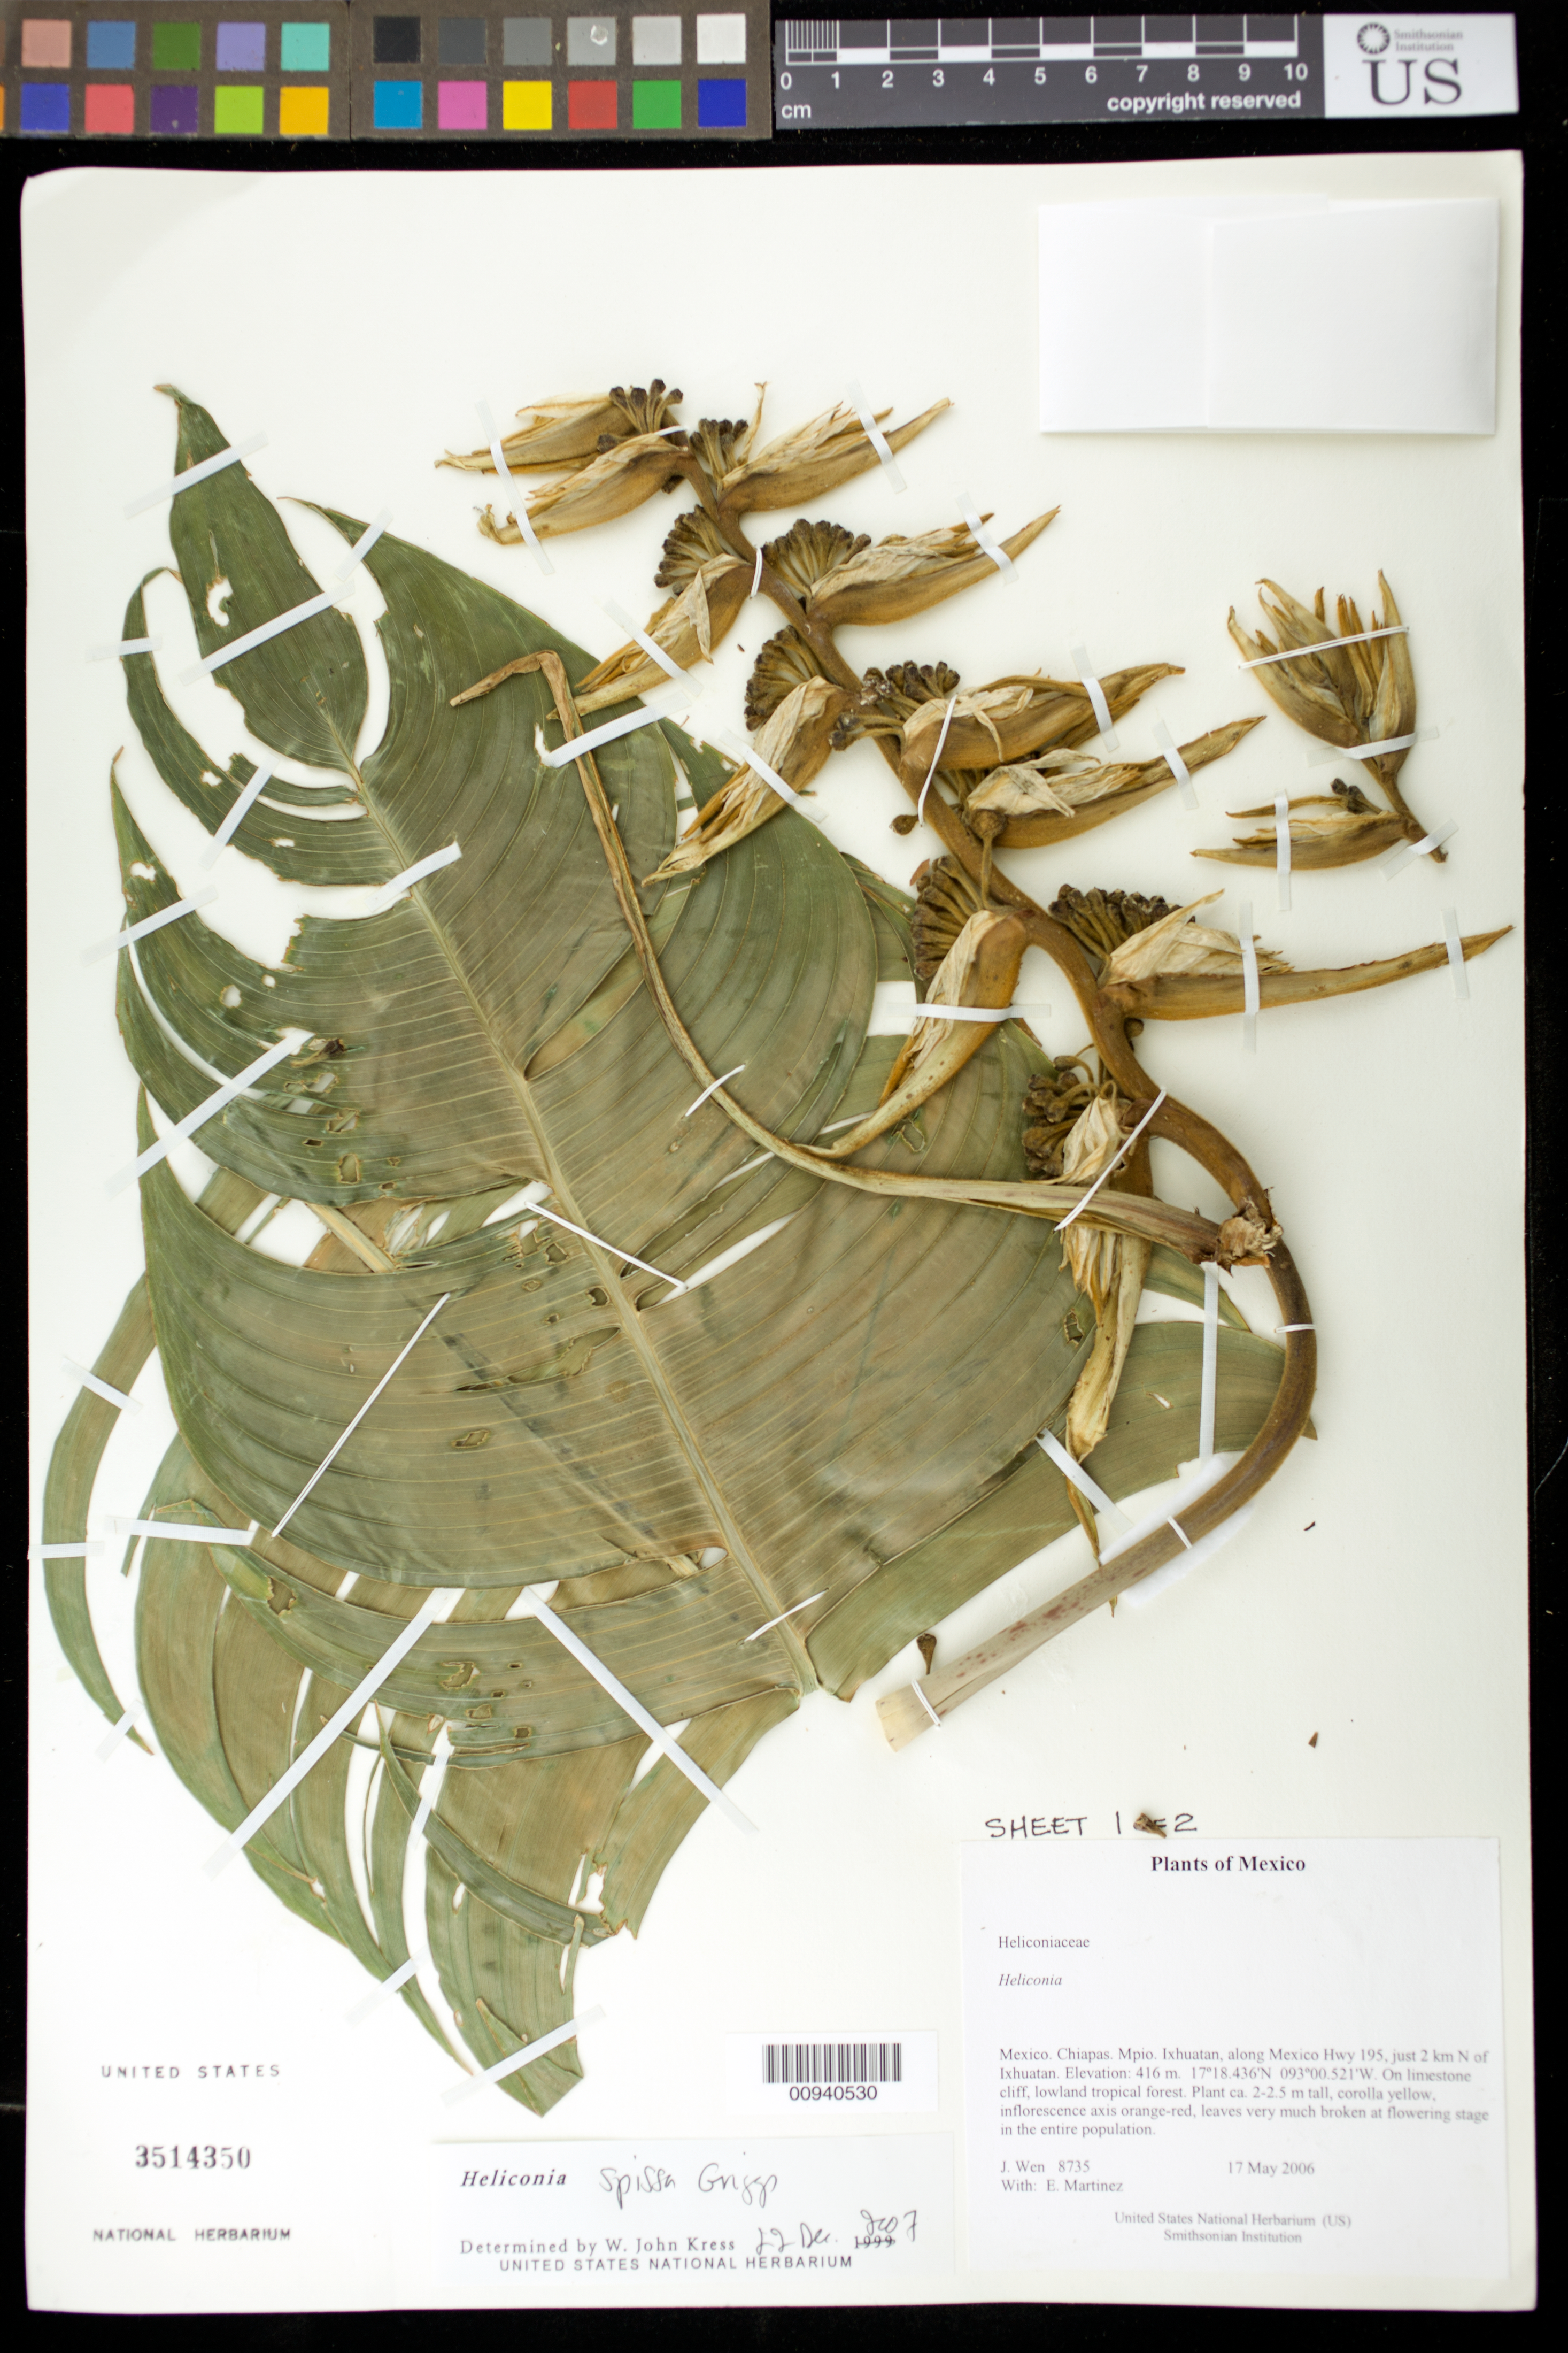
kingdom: Plantae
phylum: Tracheophyta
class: Liliopsida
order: Zingiberales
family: Heliconiaceae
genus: Heliconia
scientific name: Heliconia spissa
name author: R.F. Griggs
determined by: Kress, W. J., (US), Smithsonian Institution - National Museum of Natural History (UNITED STATES)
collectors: J. Wen & E. Martínez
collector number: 8735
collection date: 2006-05-17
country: Mexico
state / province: Chiapas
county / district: Ixhuatan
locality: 2 km N of Ixhuatan along Mexico highway 195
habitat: On limestone cliff, lowland tropical forest.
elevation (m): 416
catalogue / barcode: US 3514350